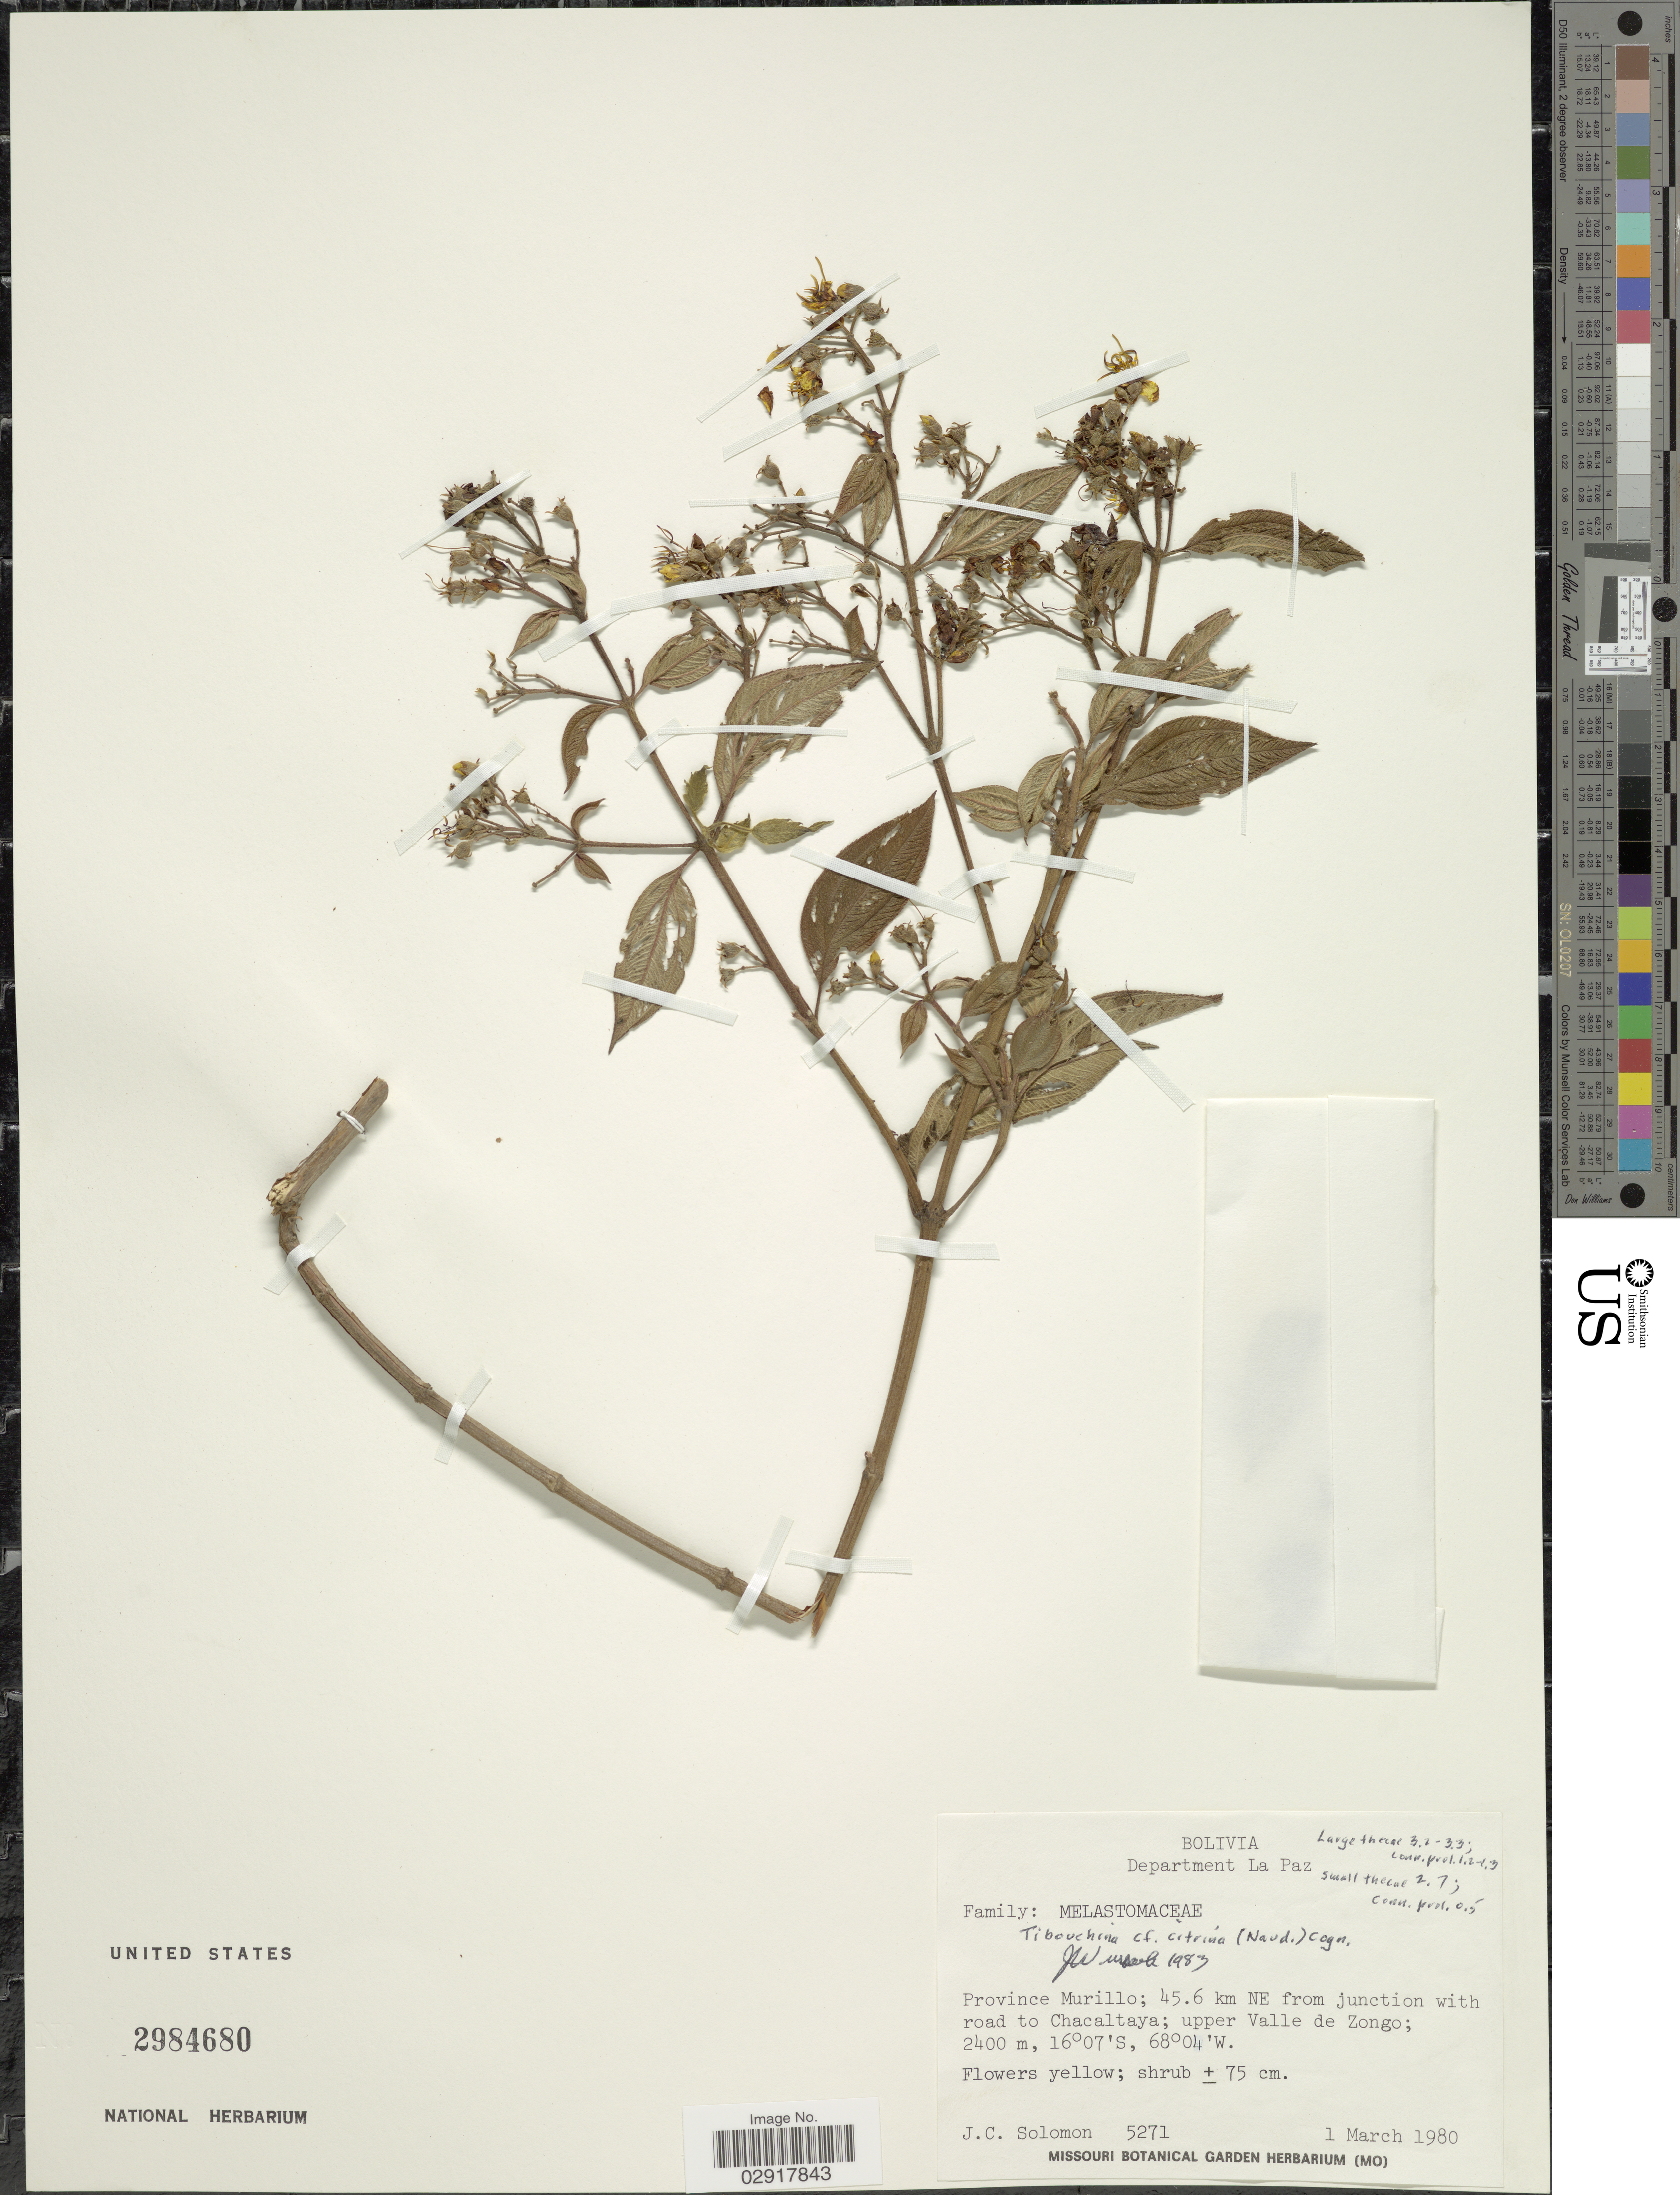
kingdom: Plantae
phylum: Tracheophyta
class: Magnoliopsida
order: Myrtales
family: Melastomataceae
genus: Chaetogastra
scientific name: Chaetogastra citrina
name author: (Naudin) P.J.F. Guim. & Michelang.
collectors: J. C. Solomon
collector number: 5271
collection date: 1980-03-01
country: Bolivia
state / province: La Paz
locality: Department La Paz. Province Murillo; 45.6 km NE from junction with road to Chacaltaya; upper Valle de Zongo.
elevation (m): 2400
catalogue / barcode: US 2984680